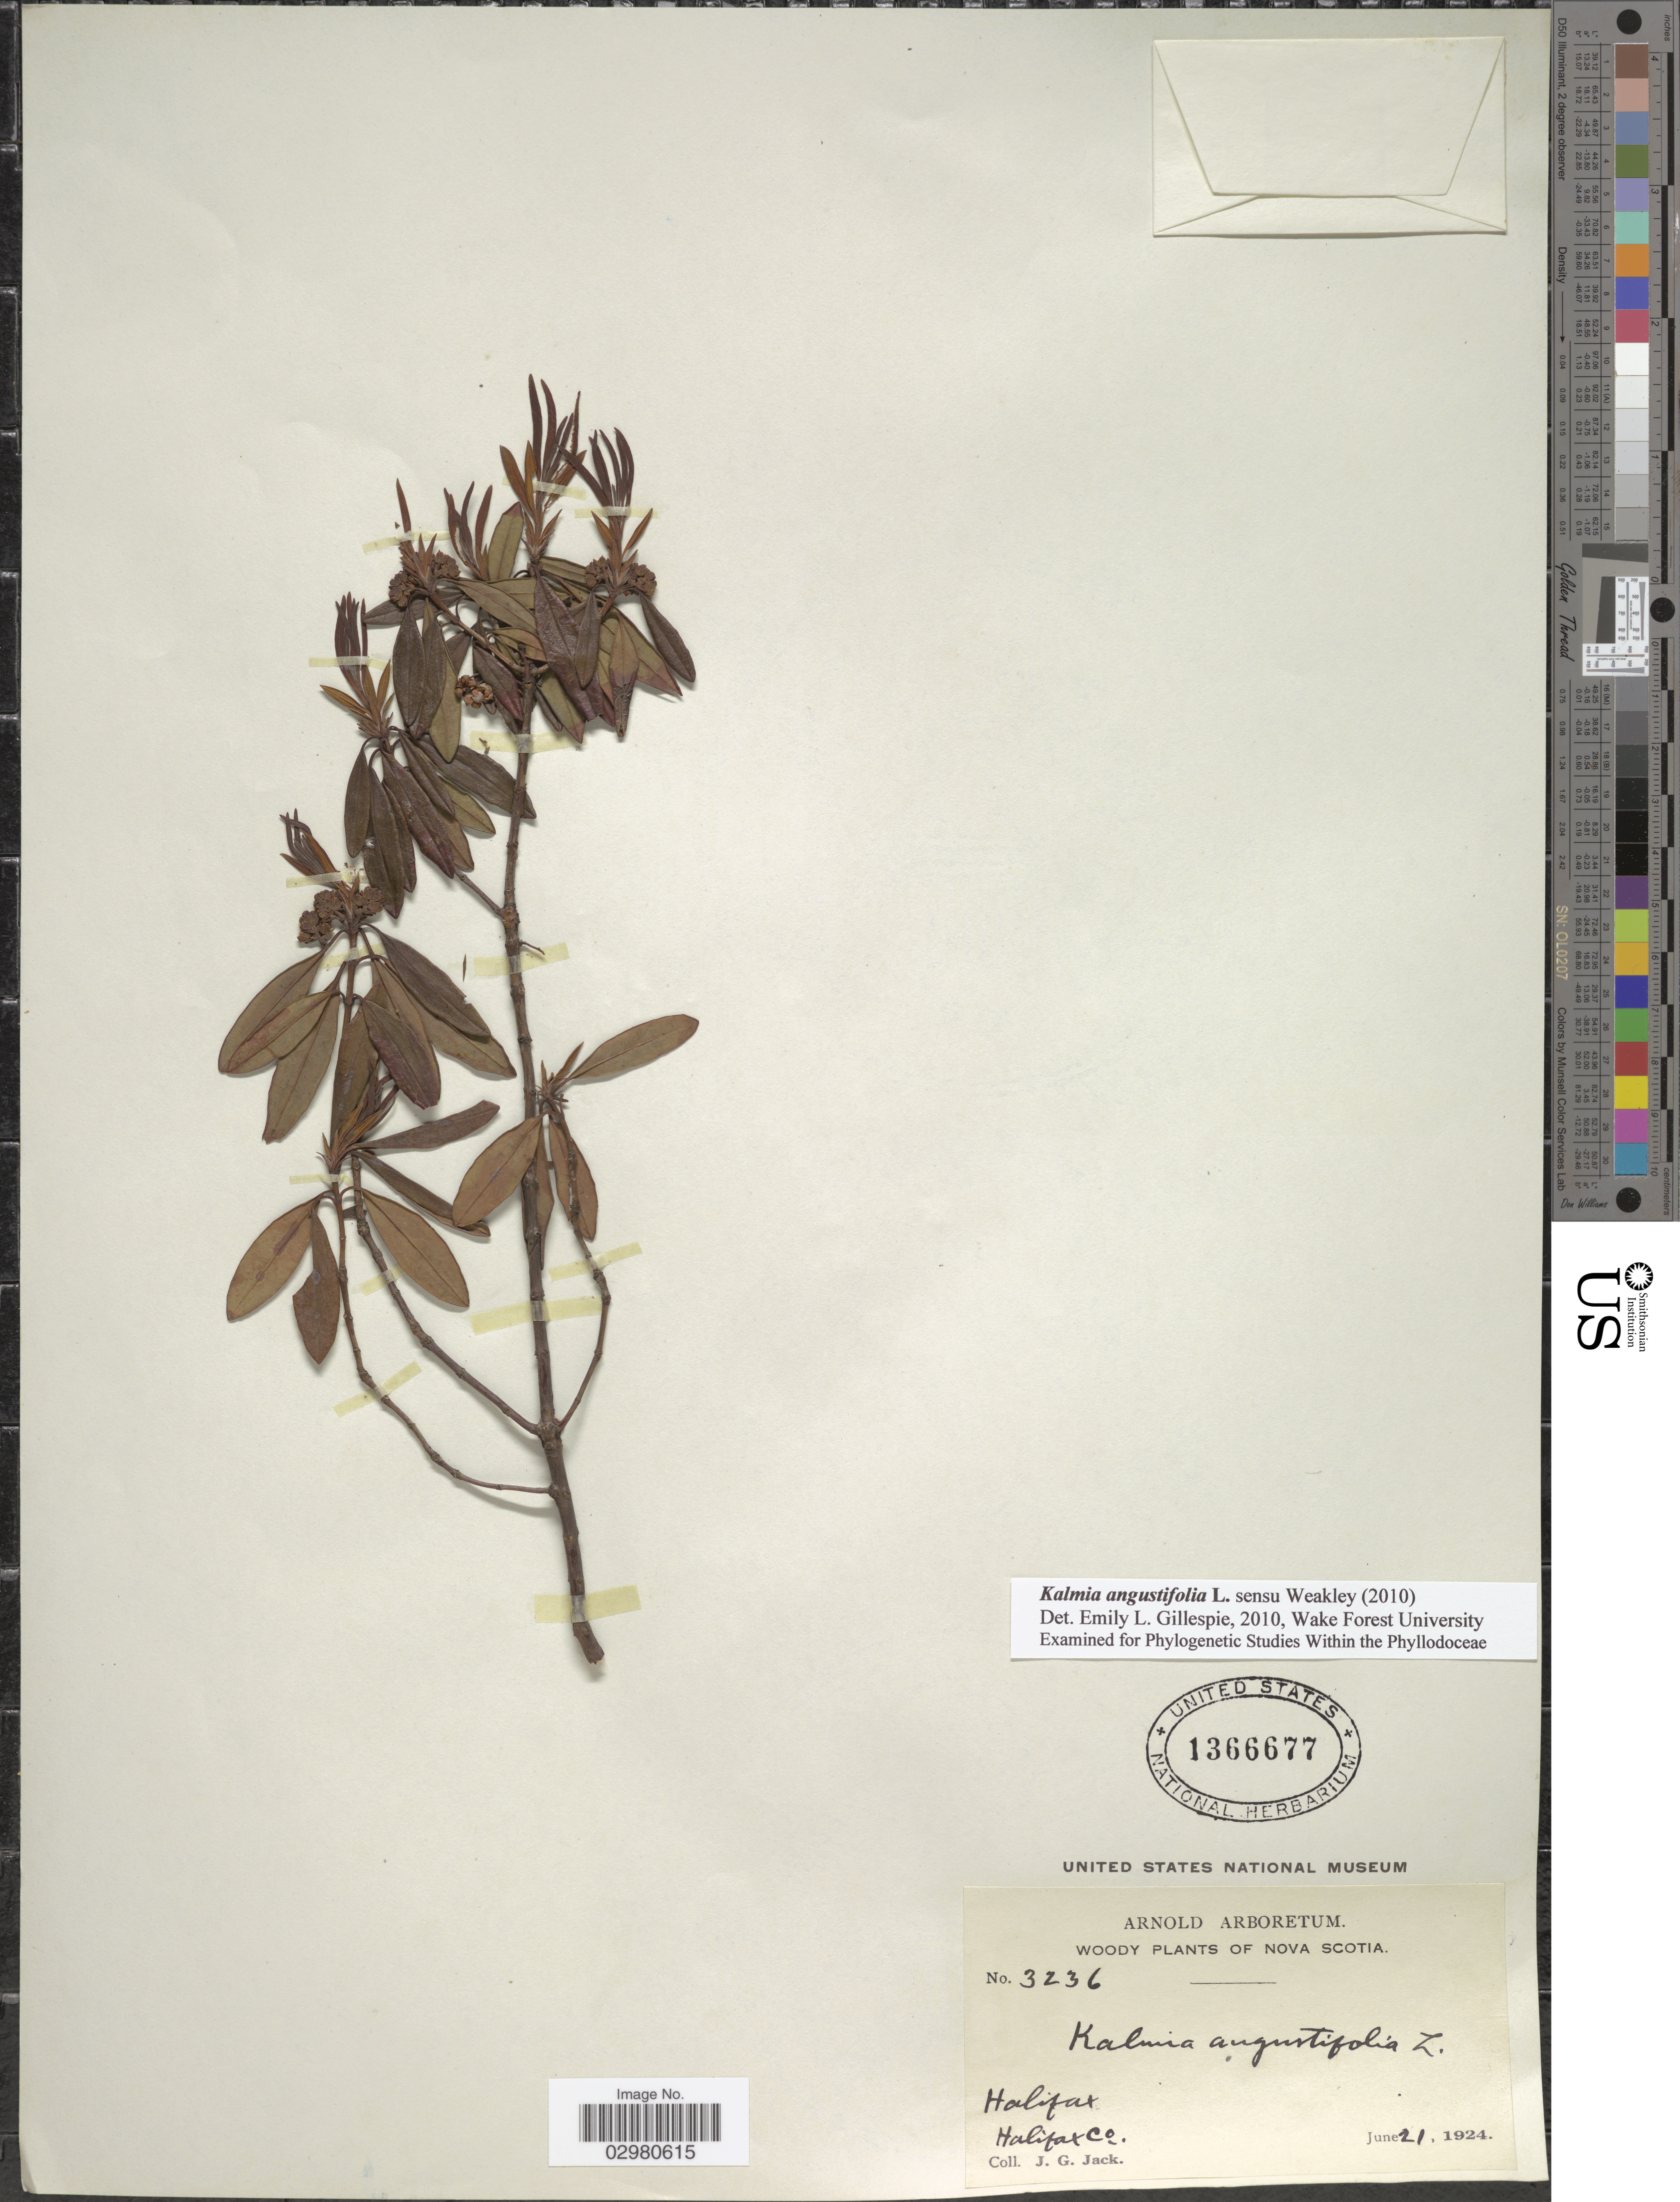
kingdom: Plantae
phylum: Tracheophyta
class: Magnoliopsida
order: Ericales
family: Ericaceae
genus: Kalmia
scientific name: Kalmia angustifolia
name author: L.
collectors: J. G. Jack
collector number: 3236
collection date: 1924-06-21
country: Canada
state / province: Nova Scotia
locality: Halifax. Halifax Co.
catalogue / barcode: US 1366677